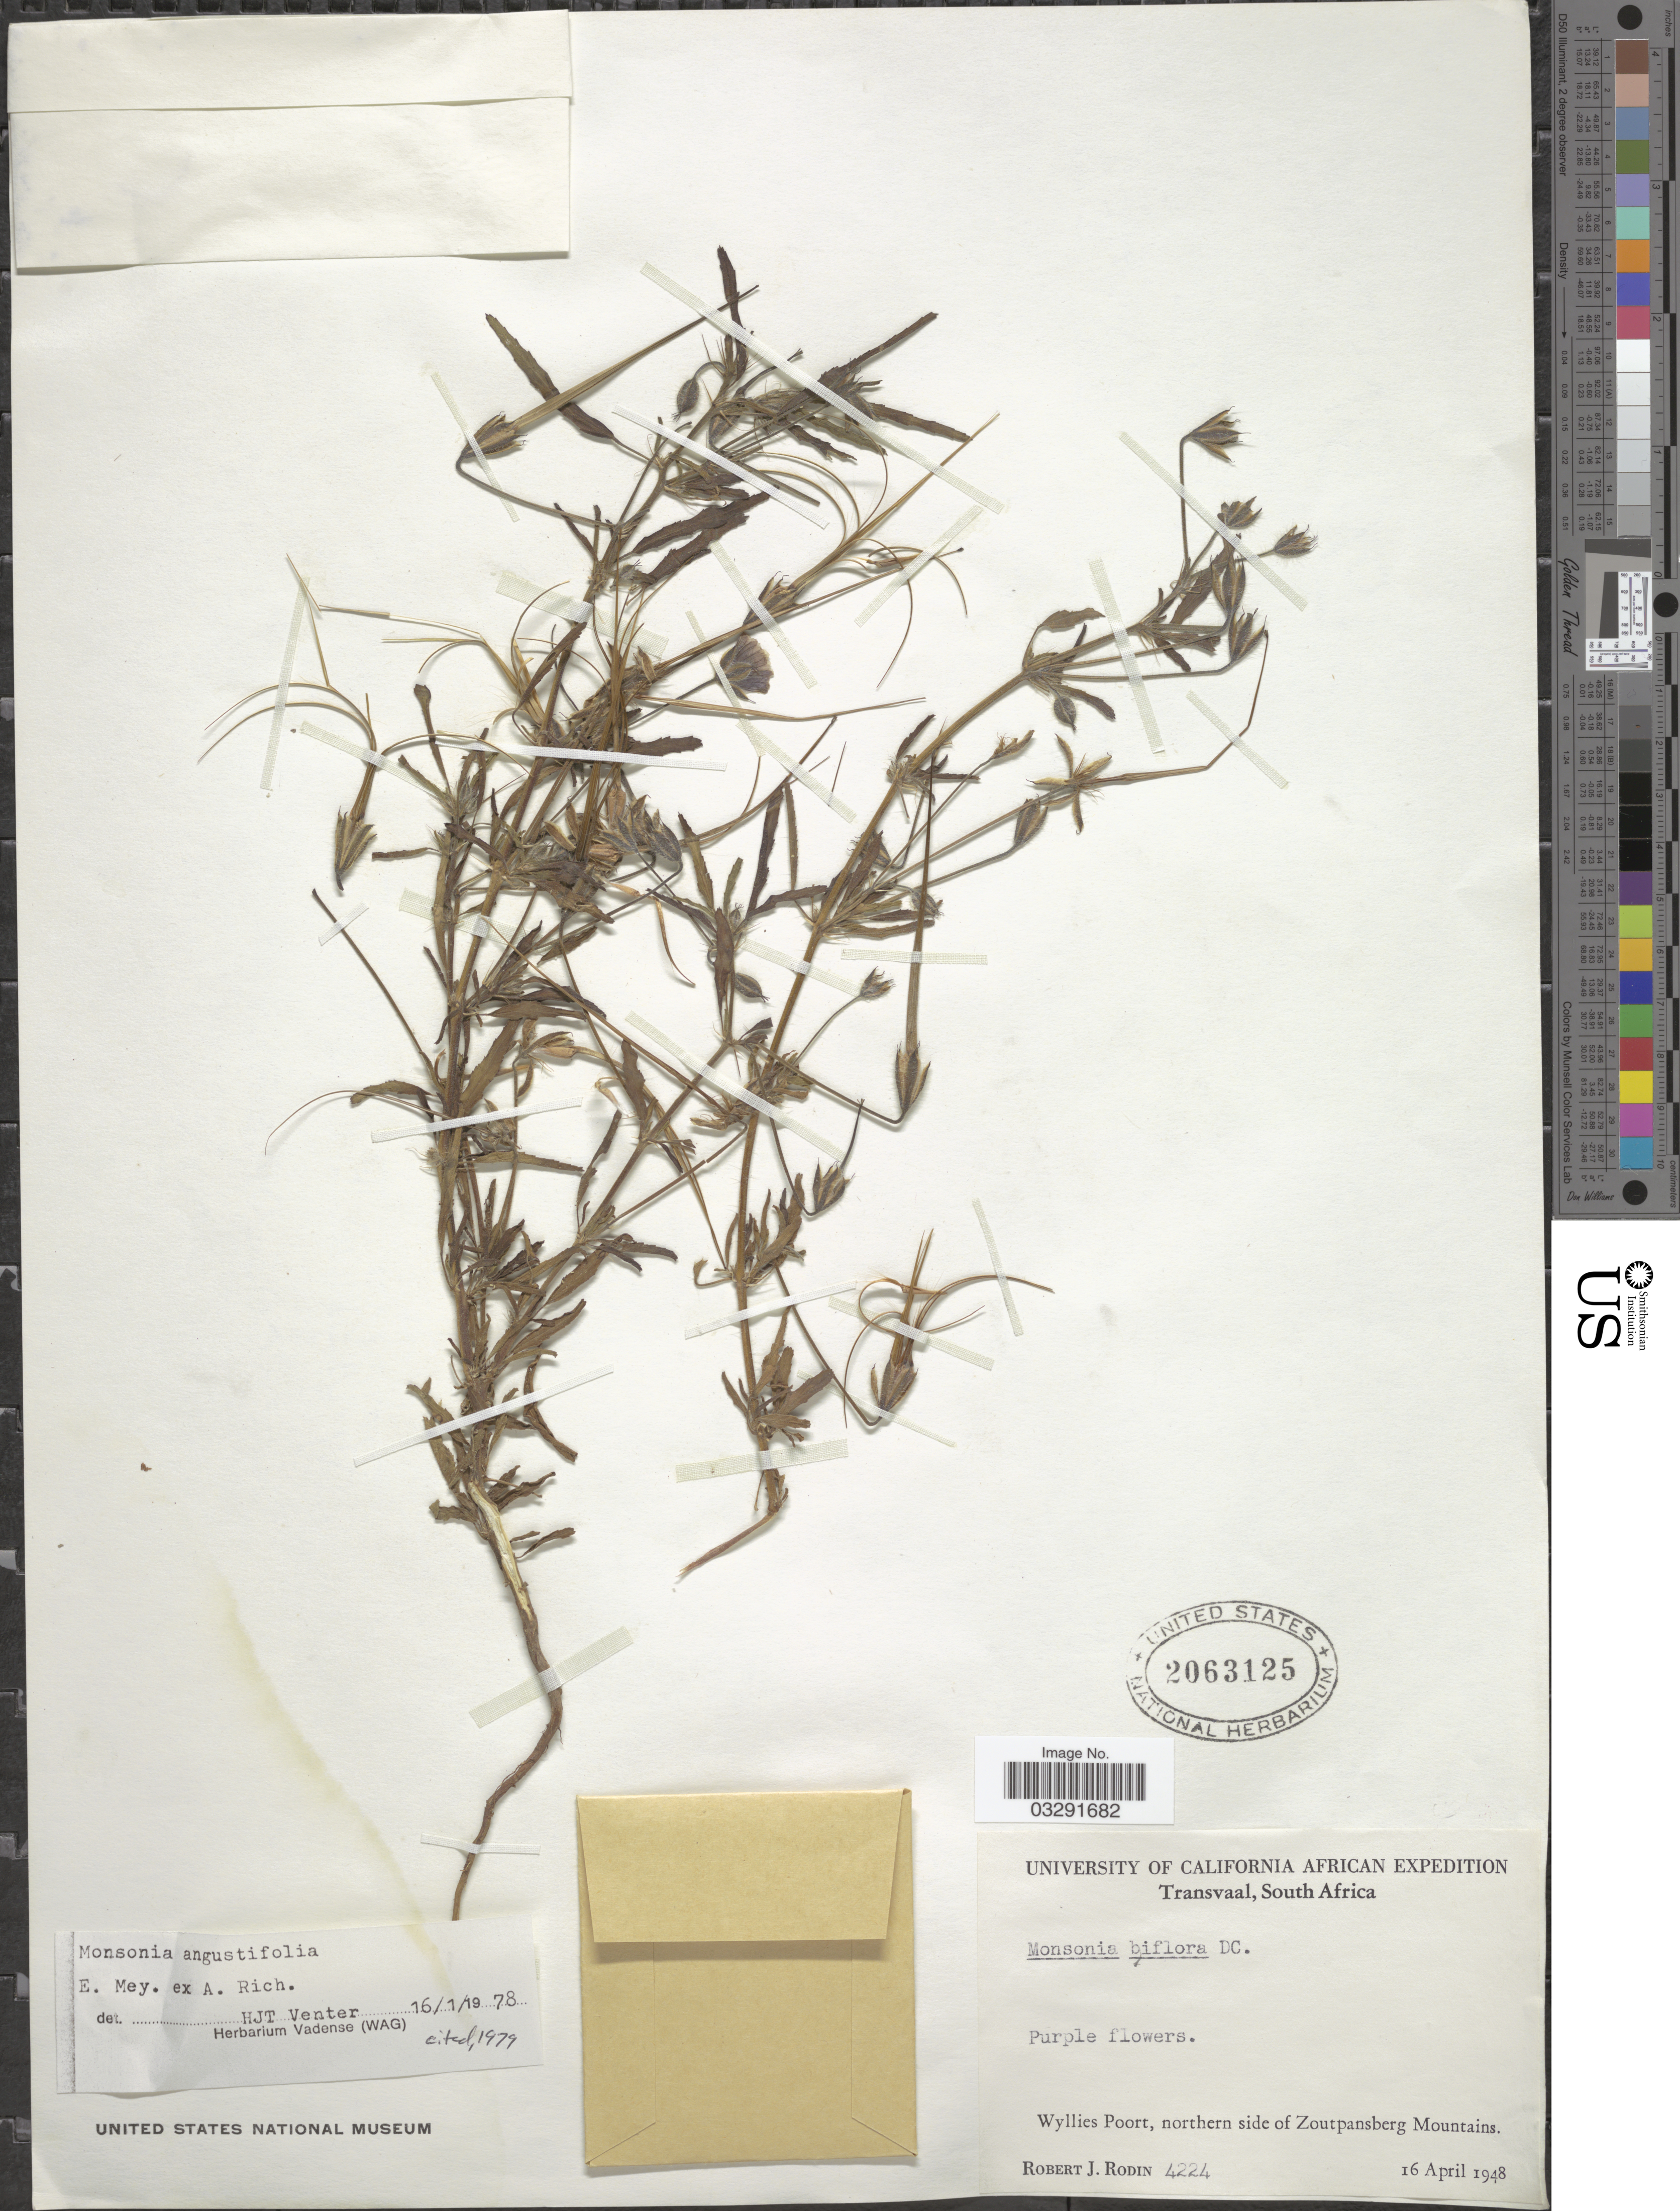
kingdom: Plantae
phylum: Tracheophyta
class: Magnoliopsida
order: Geraniales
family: Geraniaceae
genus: Monsonia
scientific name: Monsonia angustifolia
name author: E. Mey. ex A. Rich.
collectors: R. J. Rodin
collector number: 4224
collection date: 1948-04-16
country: South Africa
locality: Transvaal. Wyllies Poort, northern side of Zoutpansberg Mountains.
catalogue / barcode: US 2063125